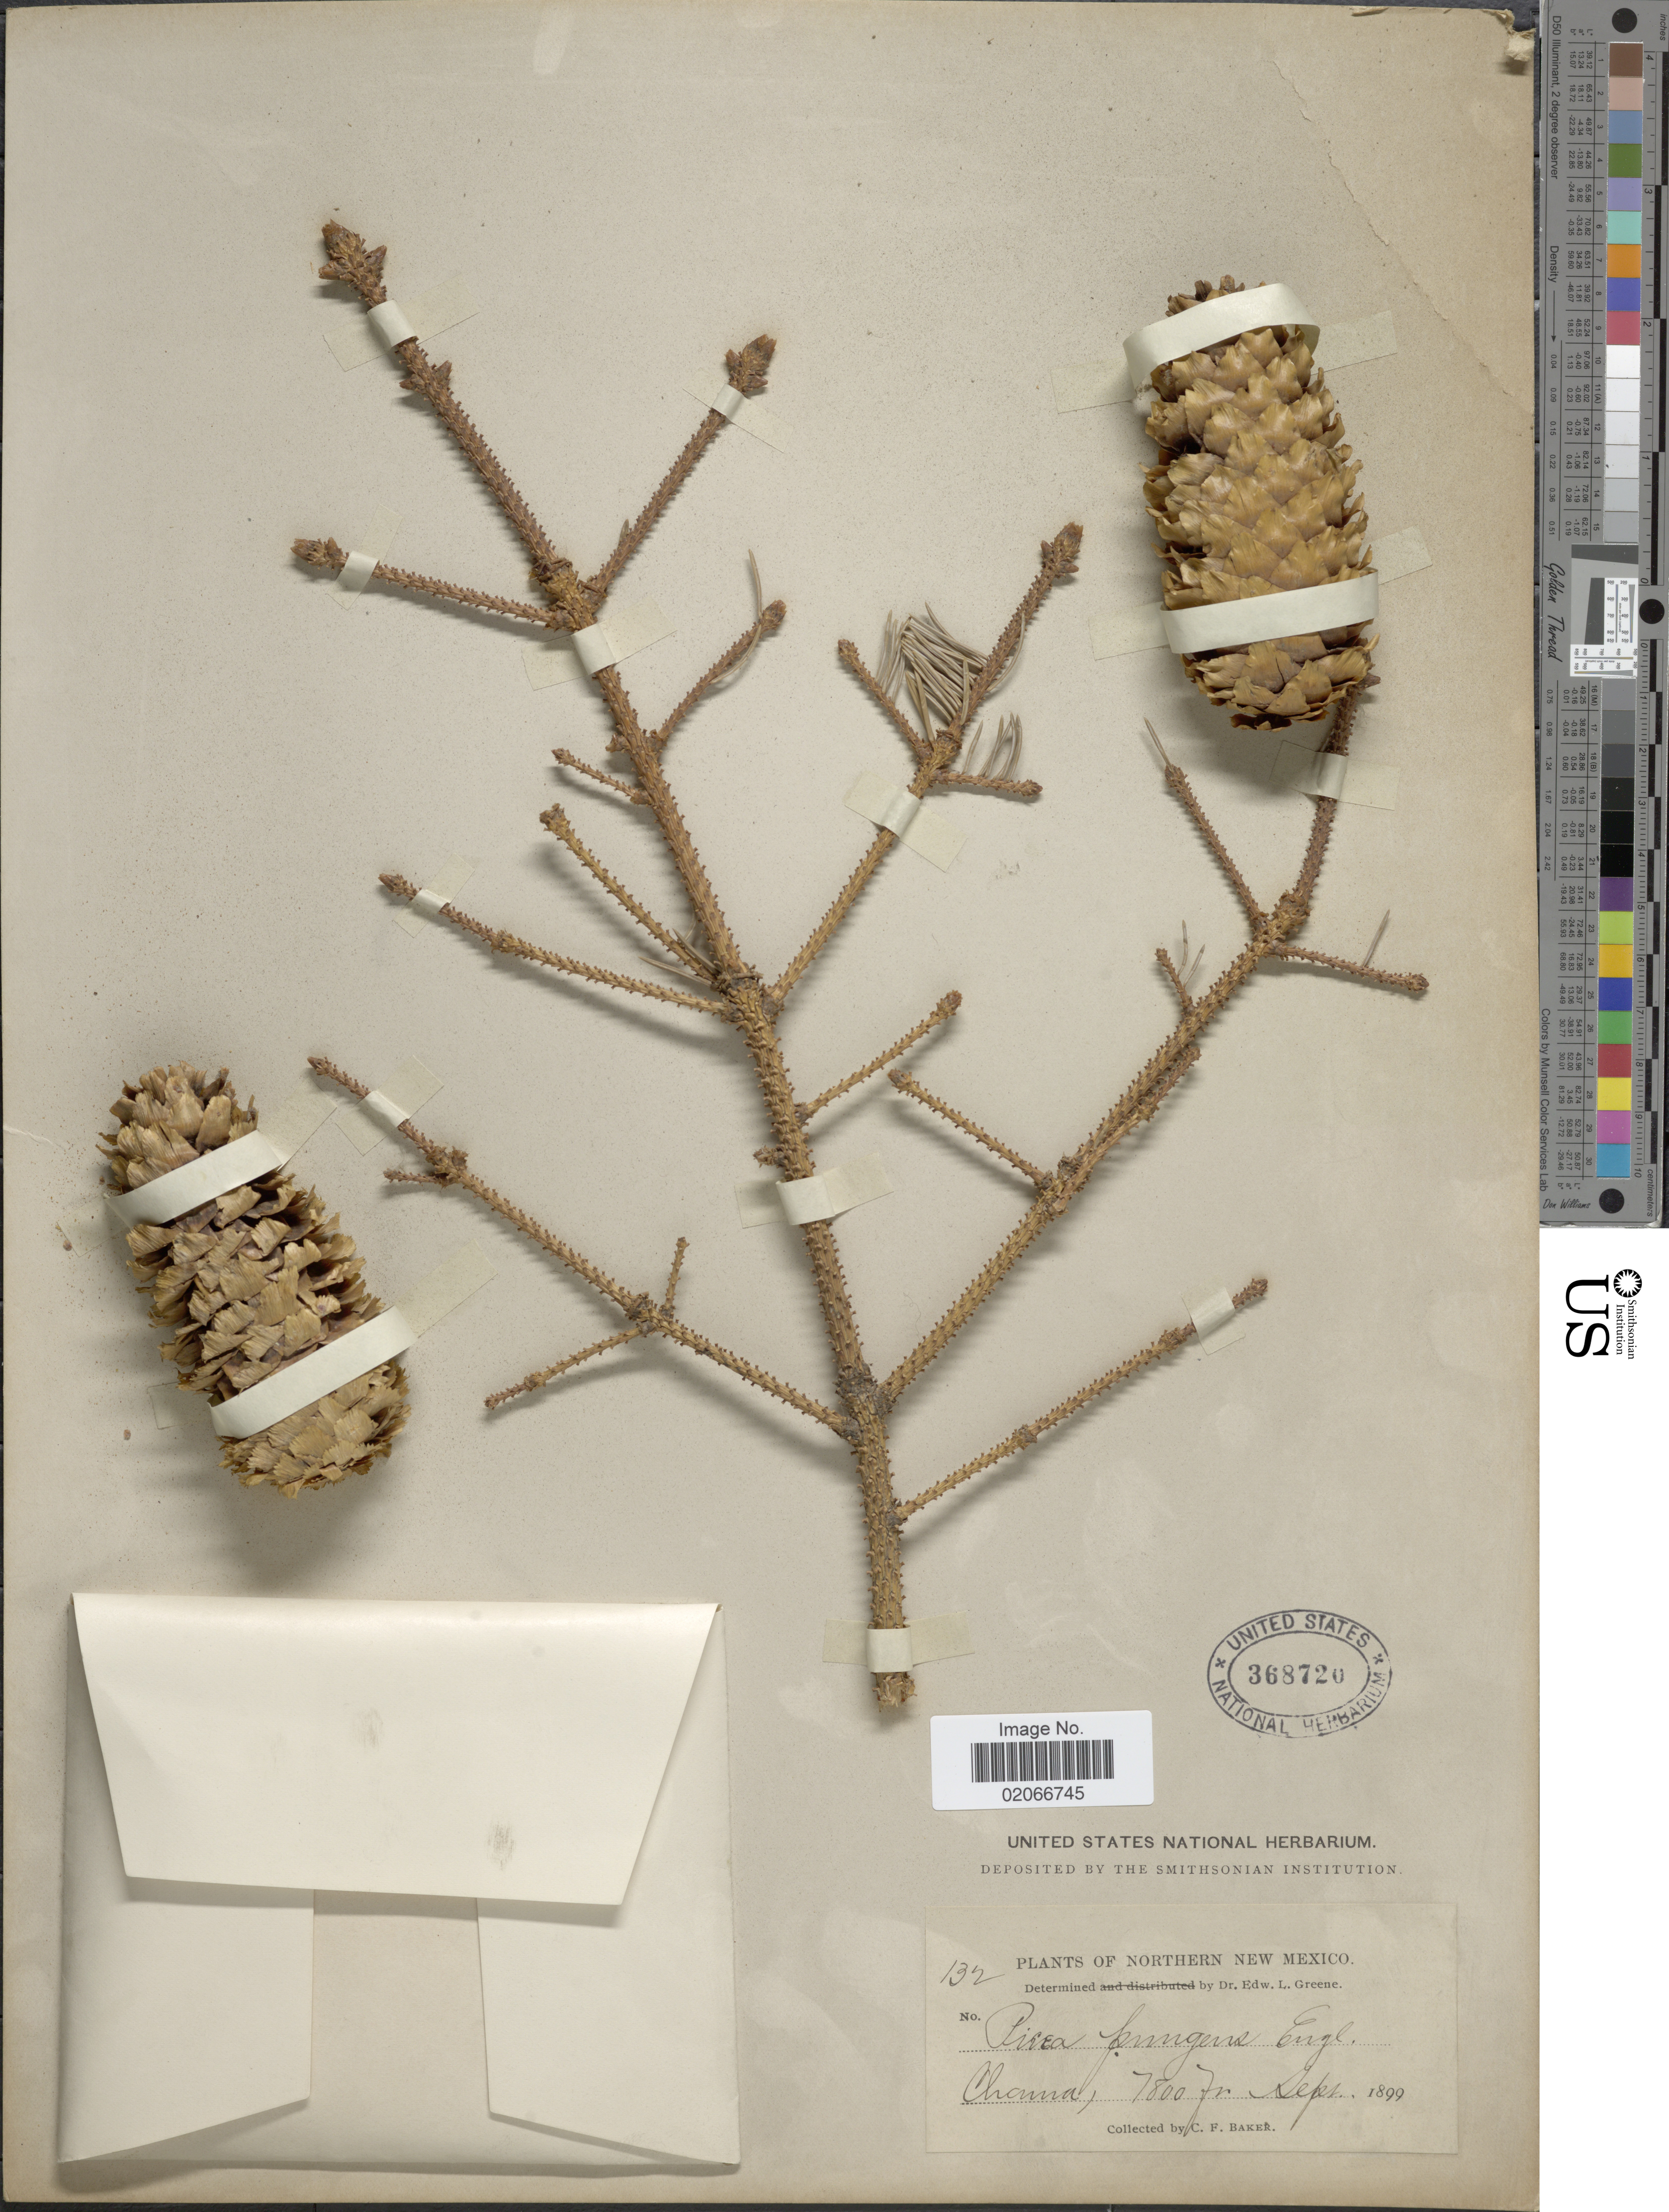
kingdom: Plantae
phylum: Tracheophyta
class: Pinopsida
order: Pinales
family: Pinaceae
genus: Picea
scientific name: Picea pungens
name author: Engelm.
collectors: C. F. Baker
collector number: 132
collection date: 1899-09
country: United States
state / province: New Mexico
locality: Northern New Mexico, Chama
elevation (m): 2377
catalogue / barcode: US 368720